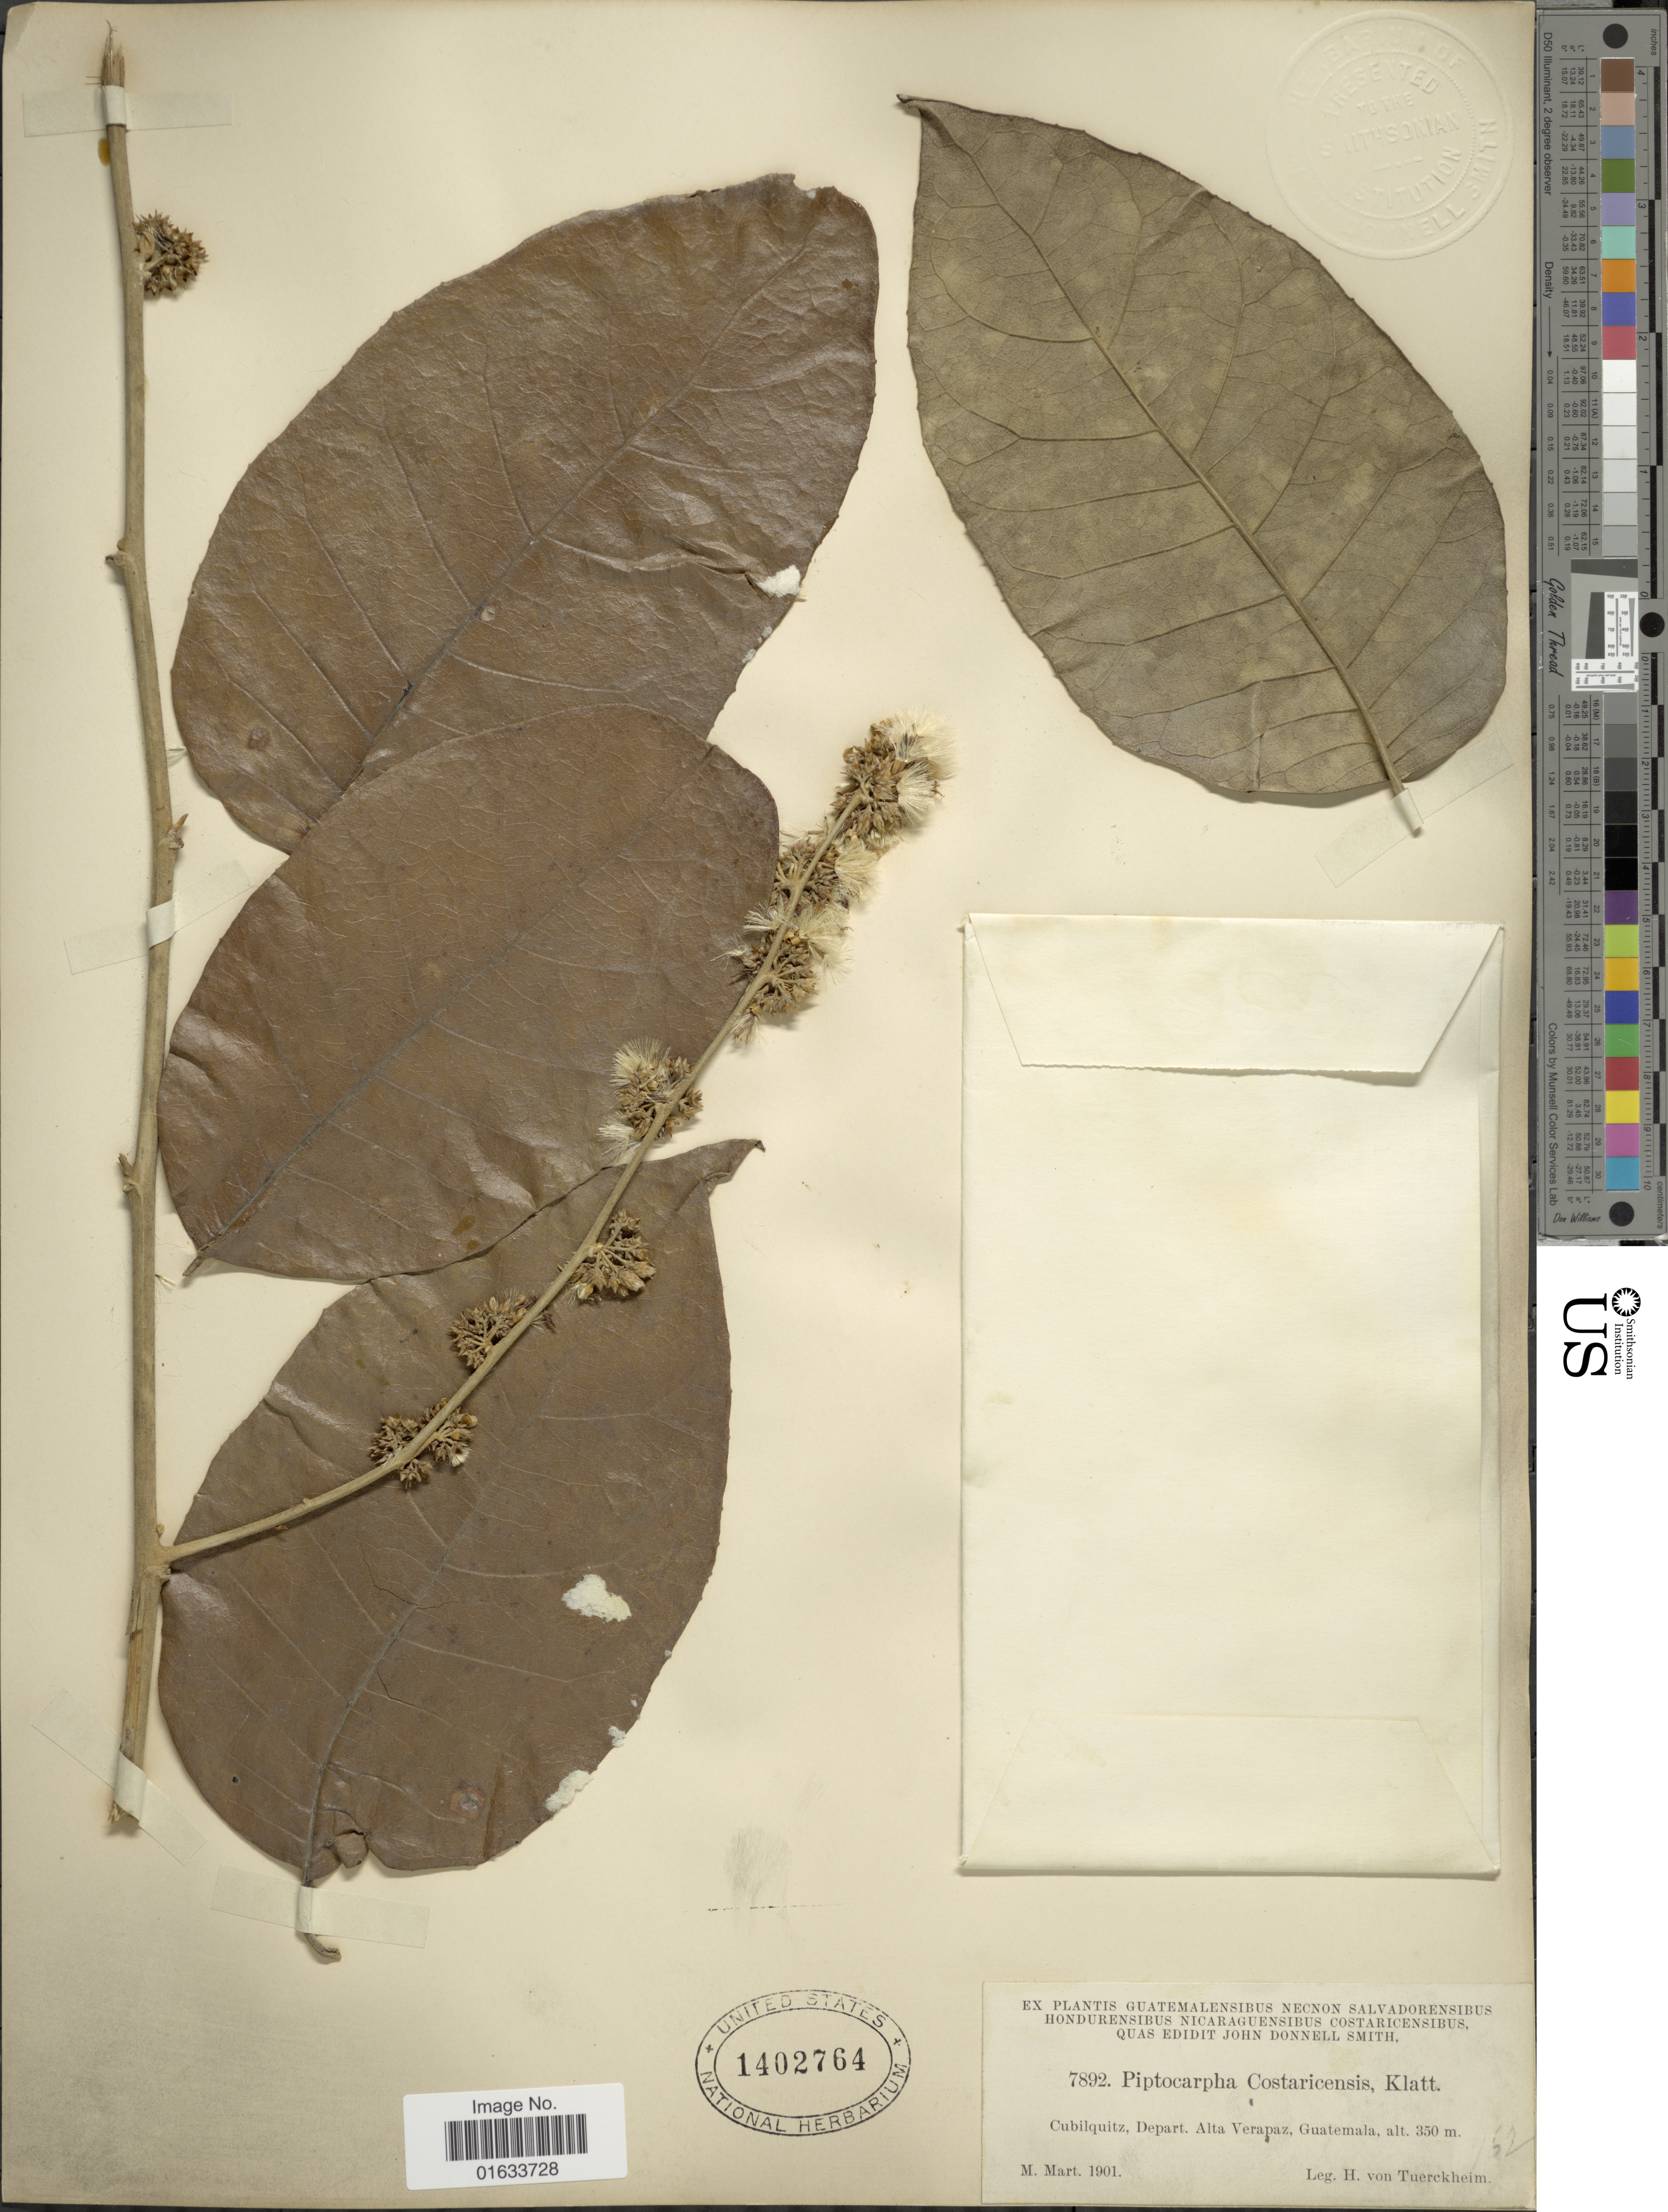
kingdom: Plantae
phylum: Tracheophyta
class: Magnoliopsida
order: Asterales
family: Asteraceae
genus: Piptocarpha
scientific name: Piptocarpha poeppigiana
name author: (DC.) Baker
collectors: H. von Tuerckheim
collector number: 7892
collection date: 1901-03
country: Guatemala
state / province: Alta Verapaz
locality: Cubilquitz, Depart. Alta Verapaz, Guatemala.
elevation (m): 350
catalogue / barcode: US 1402764